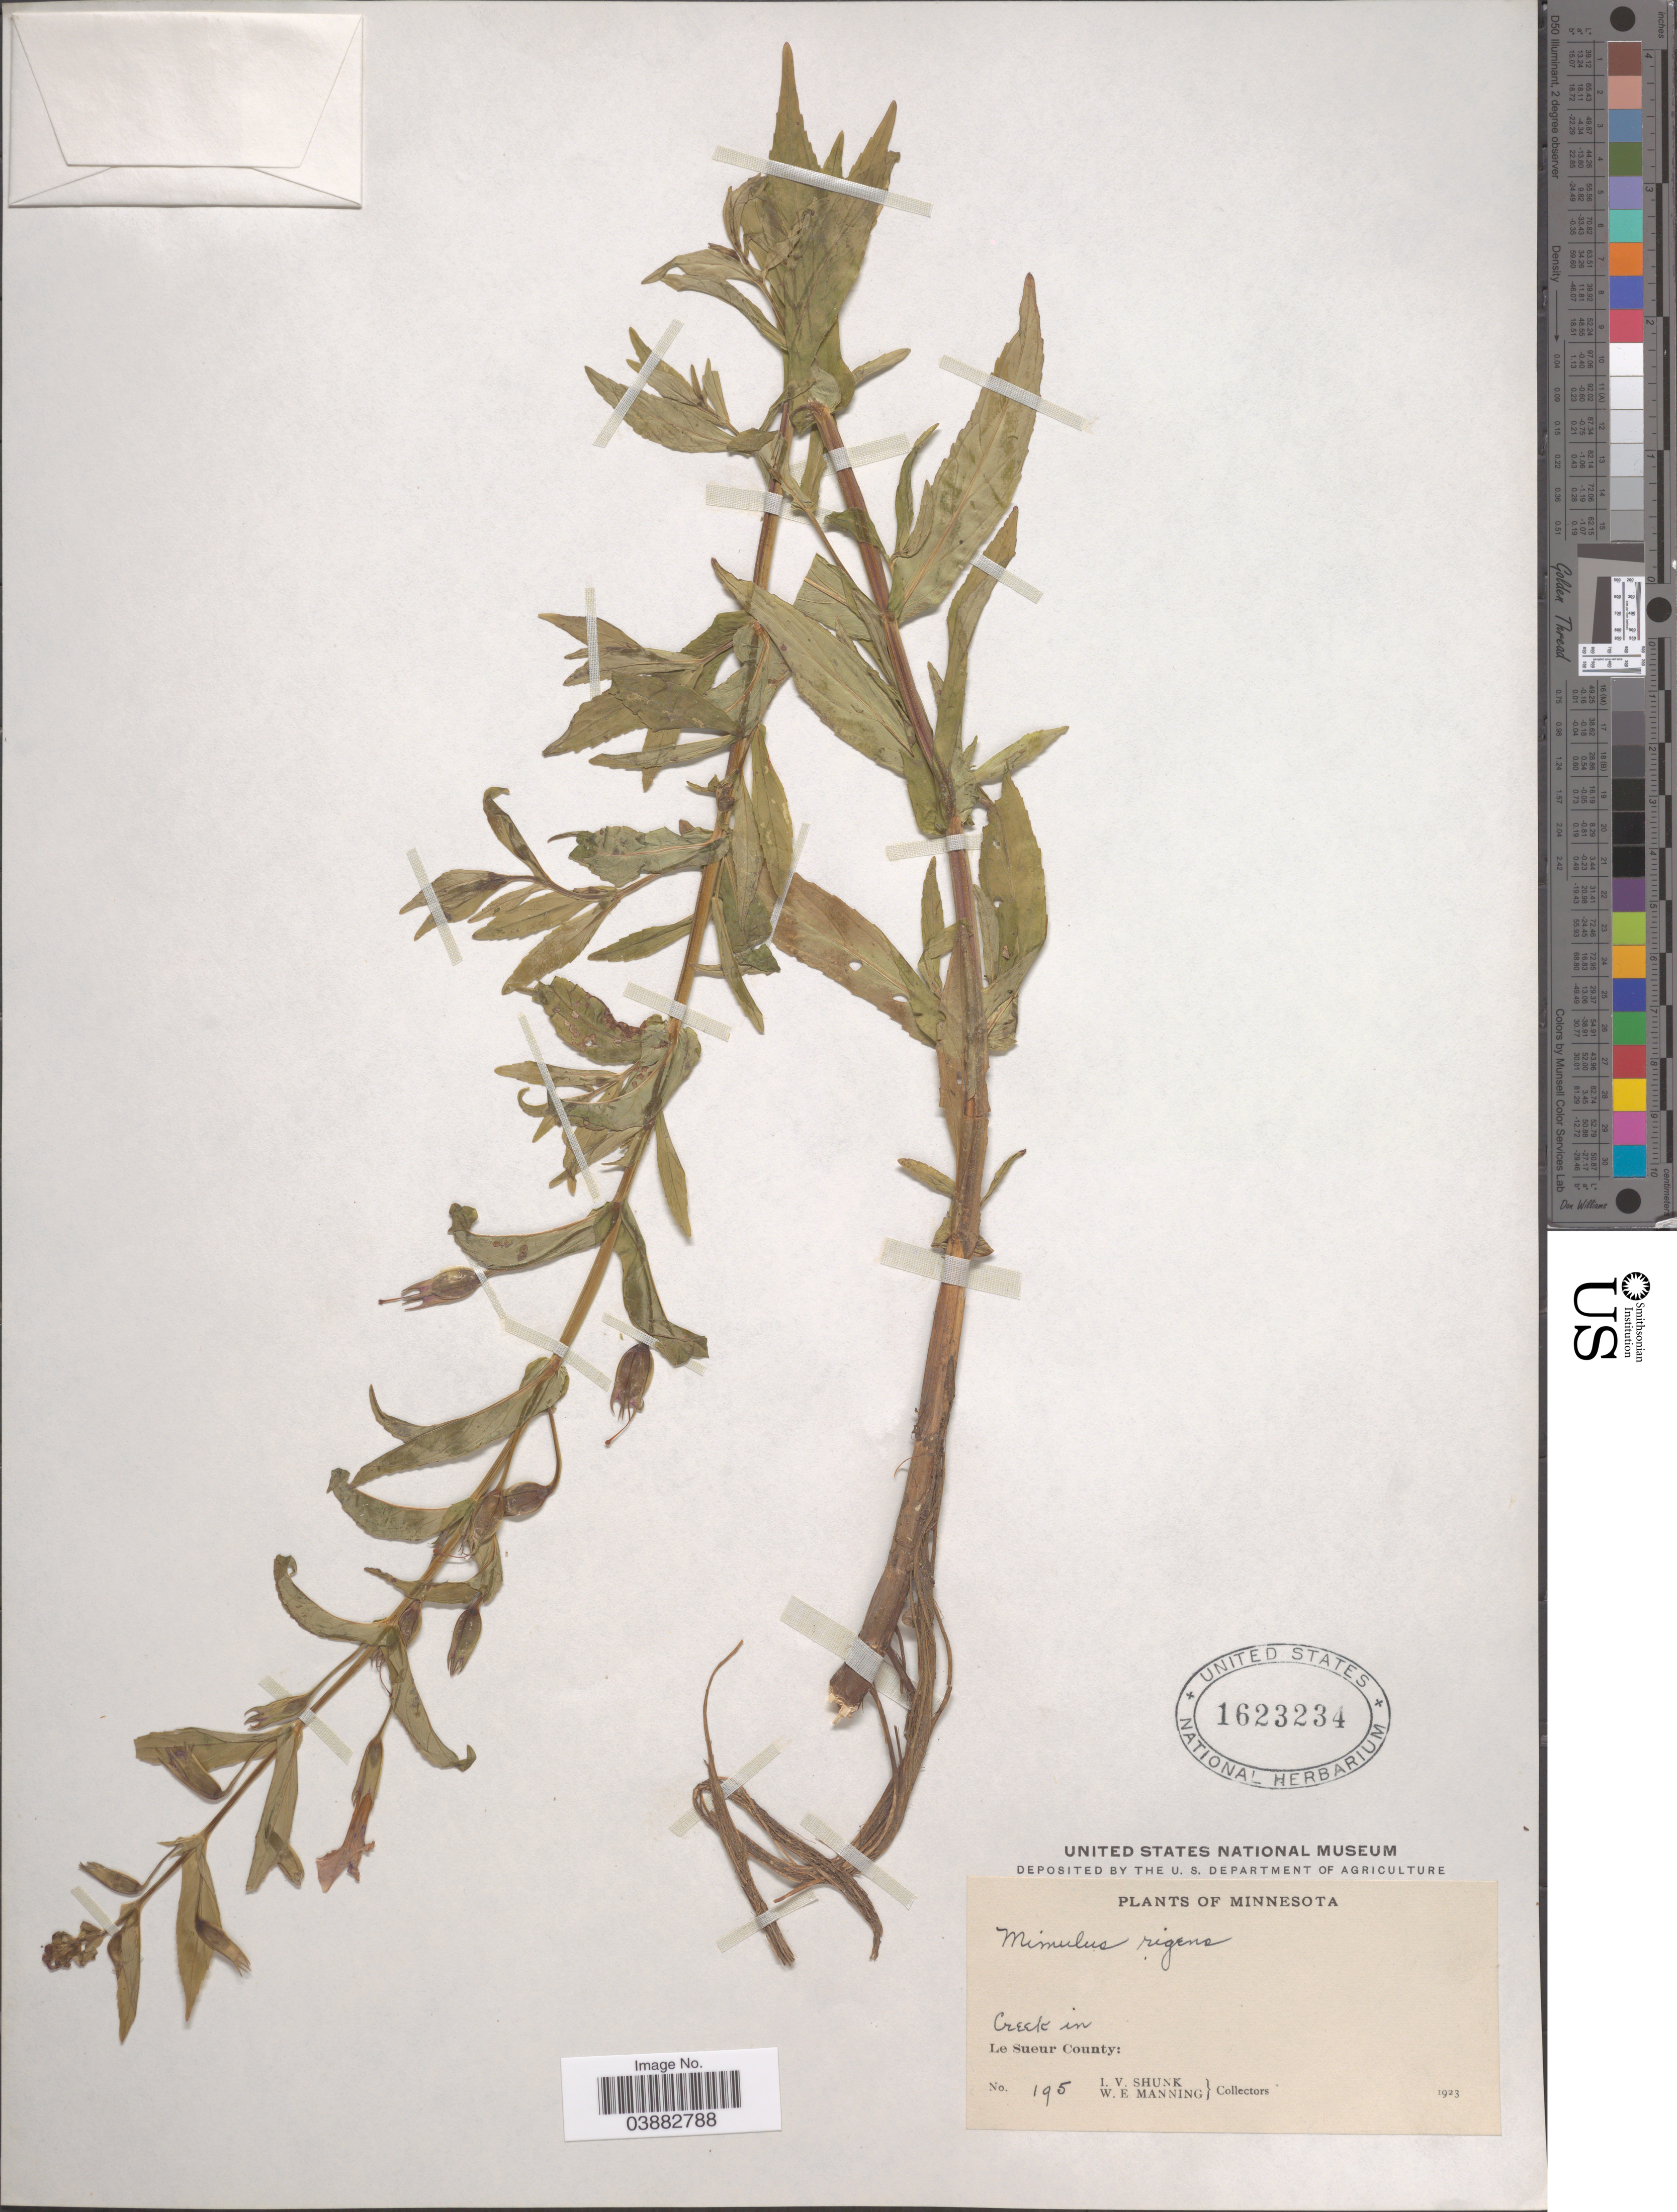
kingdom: Plantae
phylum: Tracheophyta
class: Magnoliopsida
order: Lamiales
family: Phrymaceae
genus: Mimulus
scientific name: Mimulus ringens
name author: L.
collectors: I. Shunk & W. Manning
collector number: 195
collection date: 1923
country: United States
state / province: Minnesota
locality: Creek in Le Sueur County.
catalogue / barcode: US 1623234